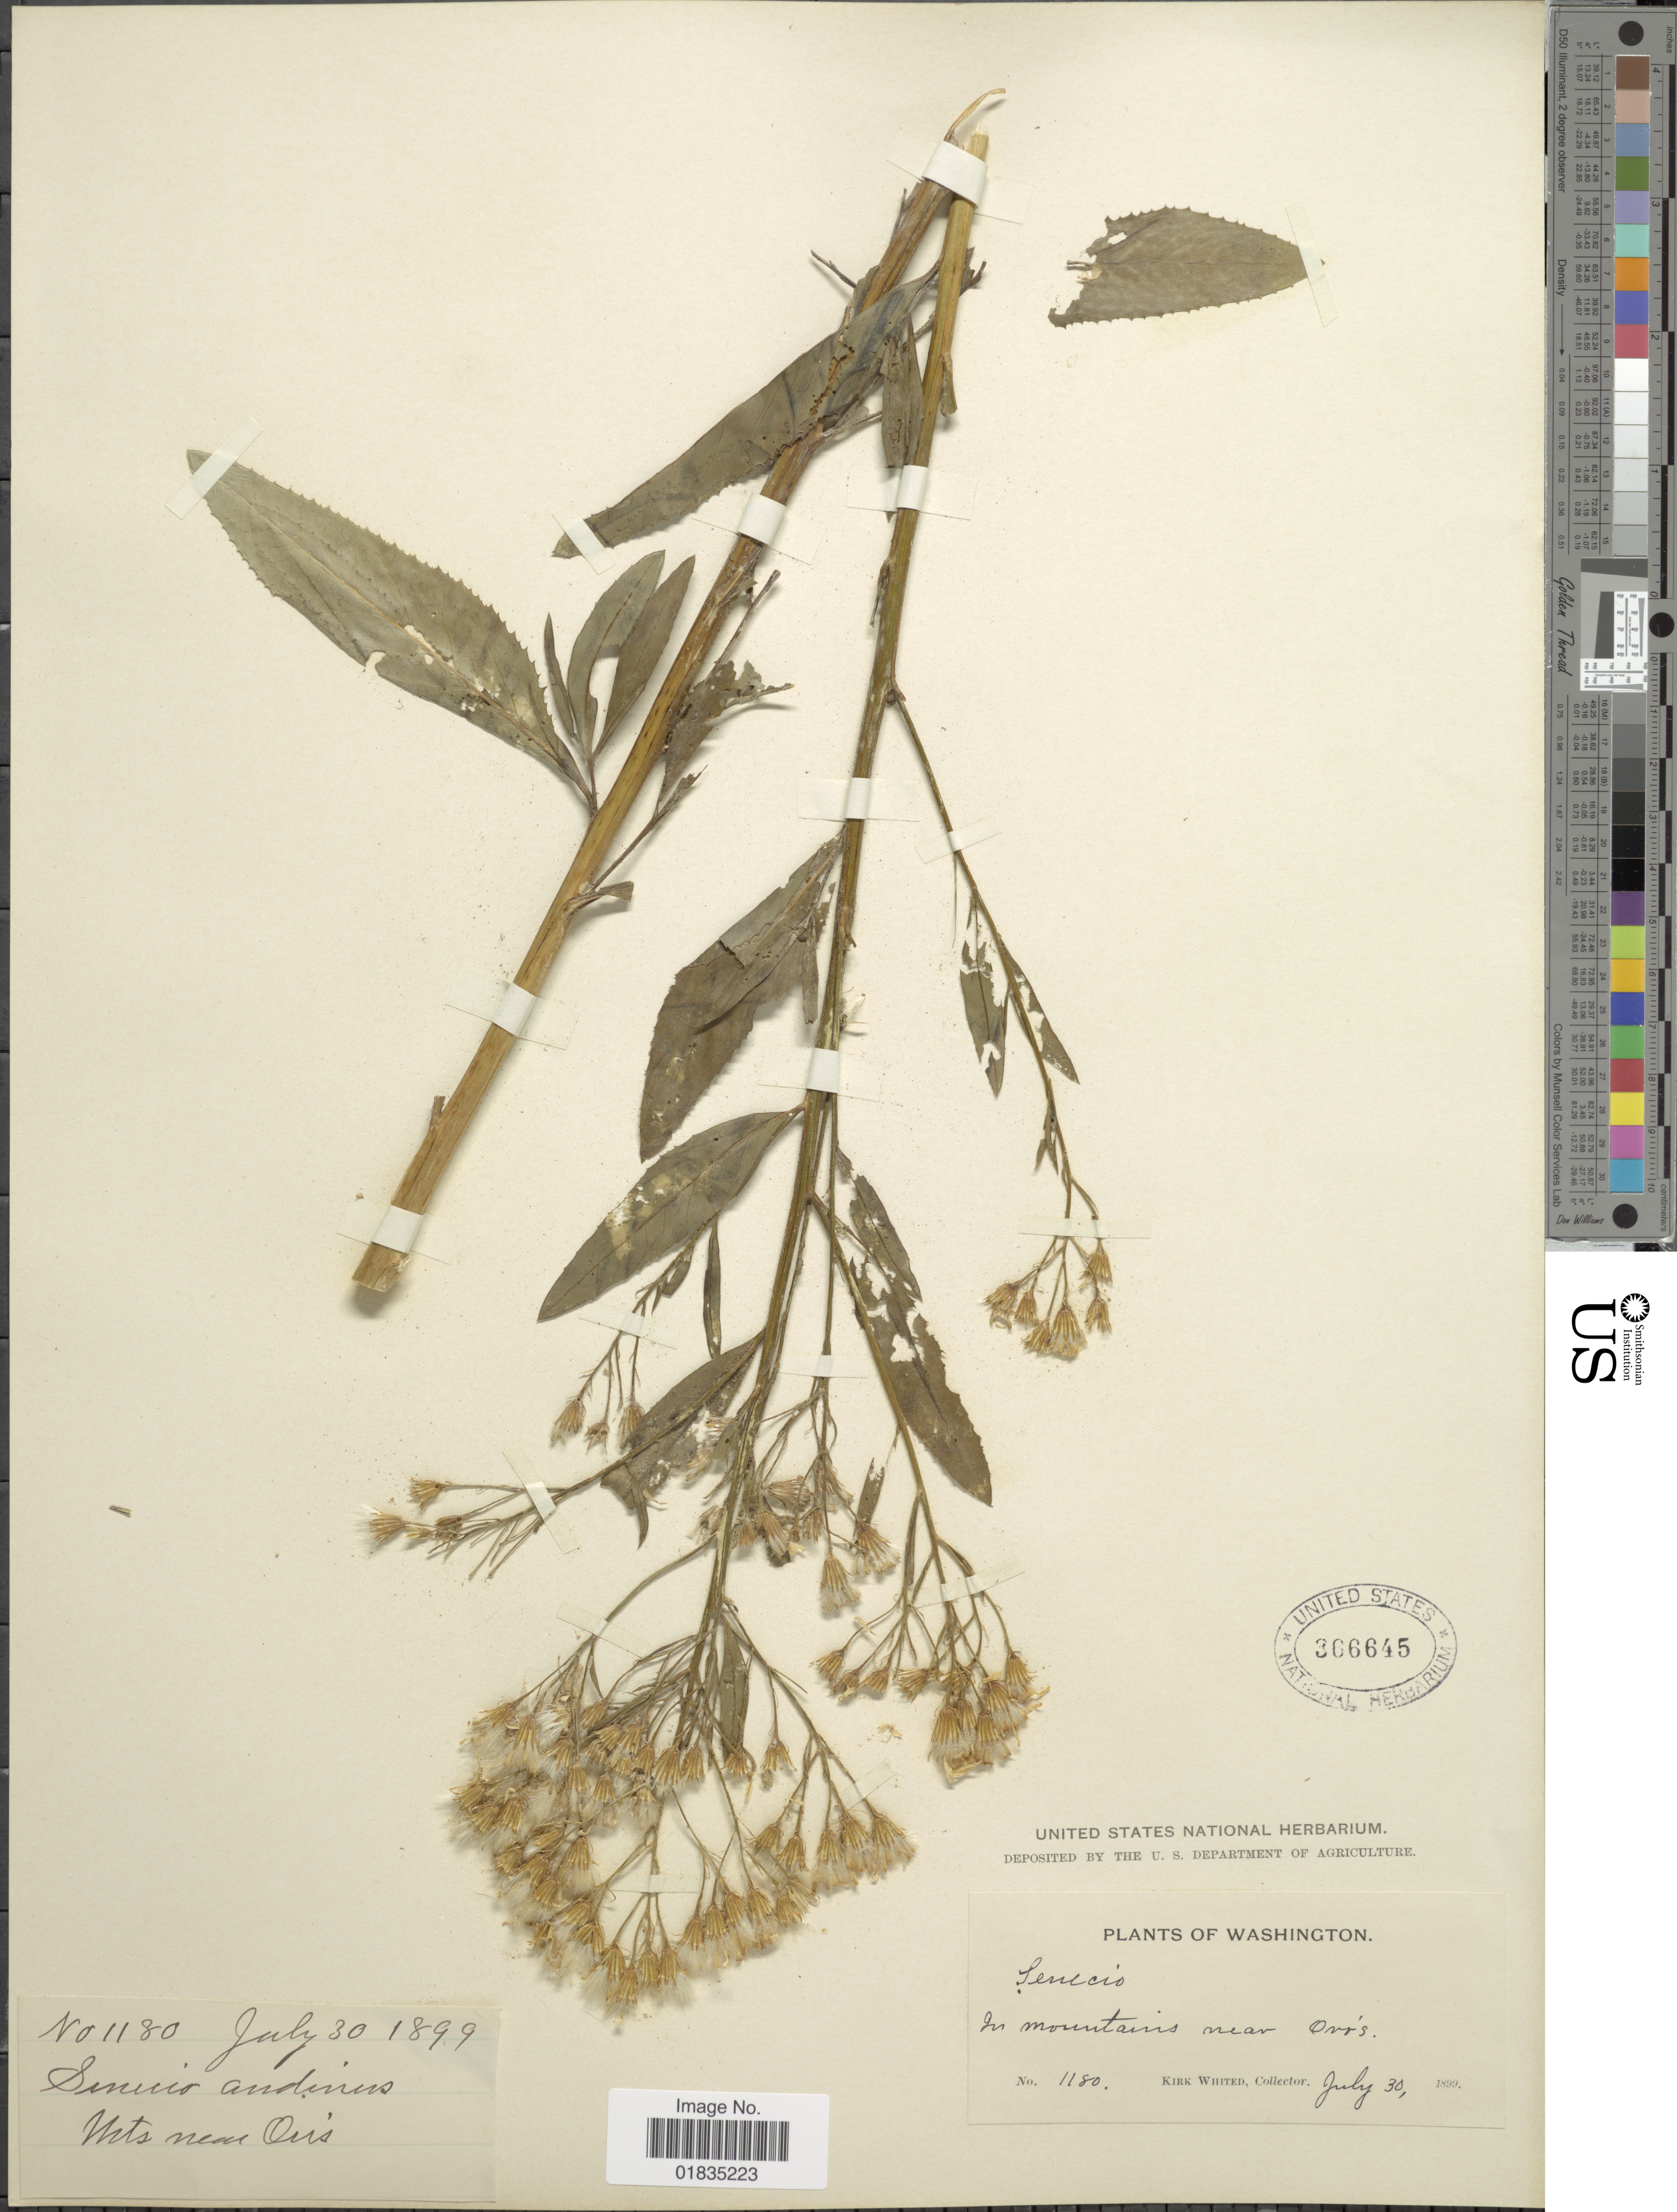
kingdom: Plantae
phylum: Tracheophyta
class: Magnoliopsida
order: Asterales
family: Asteraceae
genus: Senecio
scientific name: Senecio serra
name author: Hook.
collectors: K. Whited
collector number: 1180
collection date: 1899-07-30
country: United States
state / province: Washington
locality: In mountains near Orr's.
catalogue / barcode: US 366645